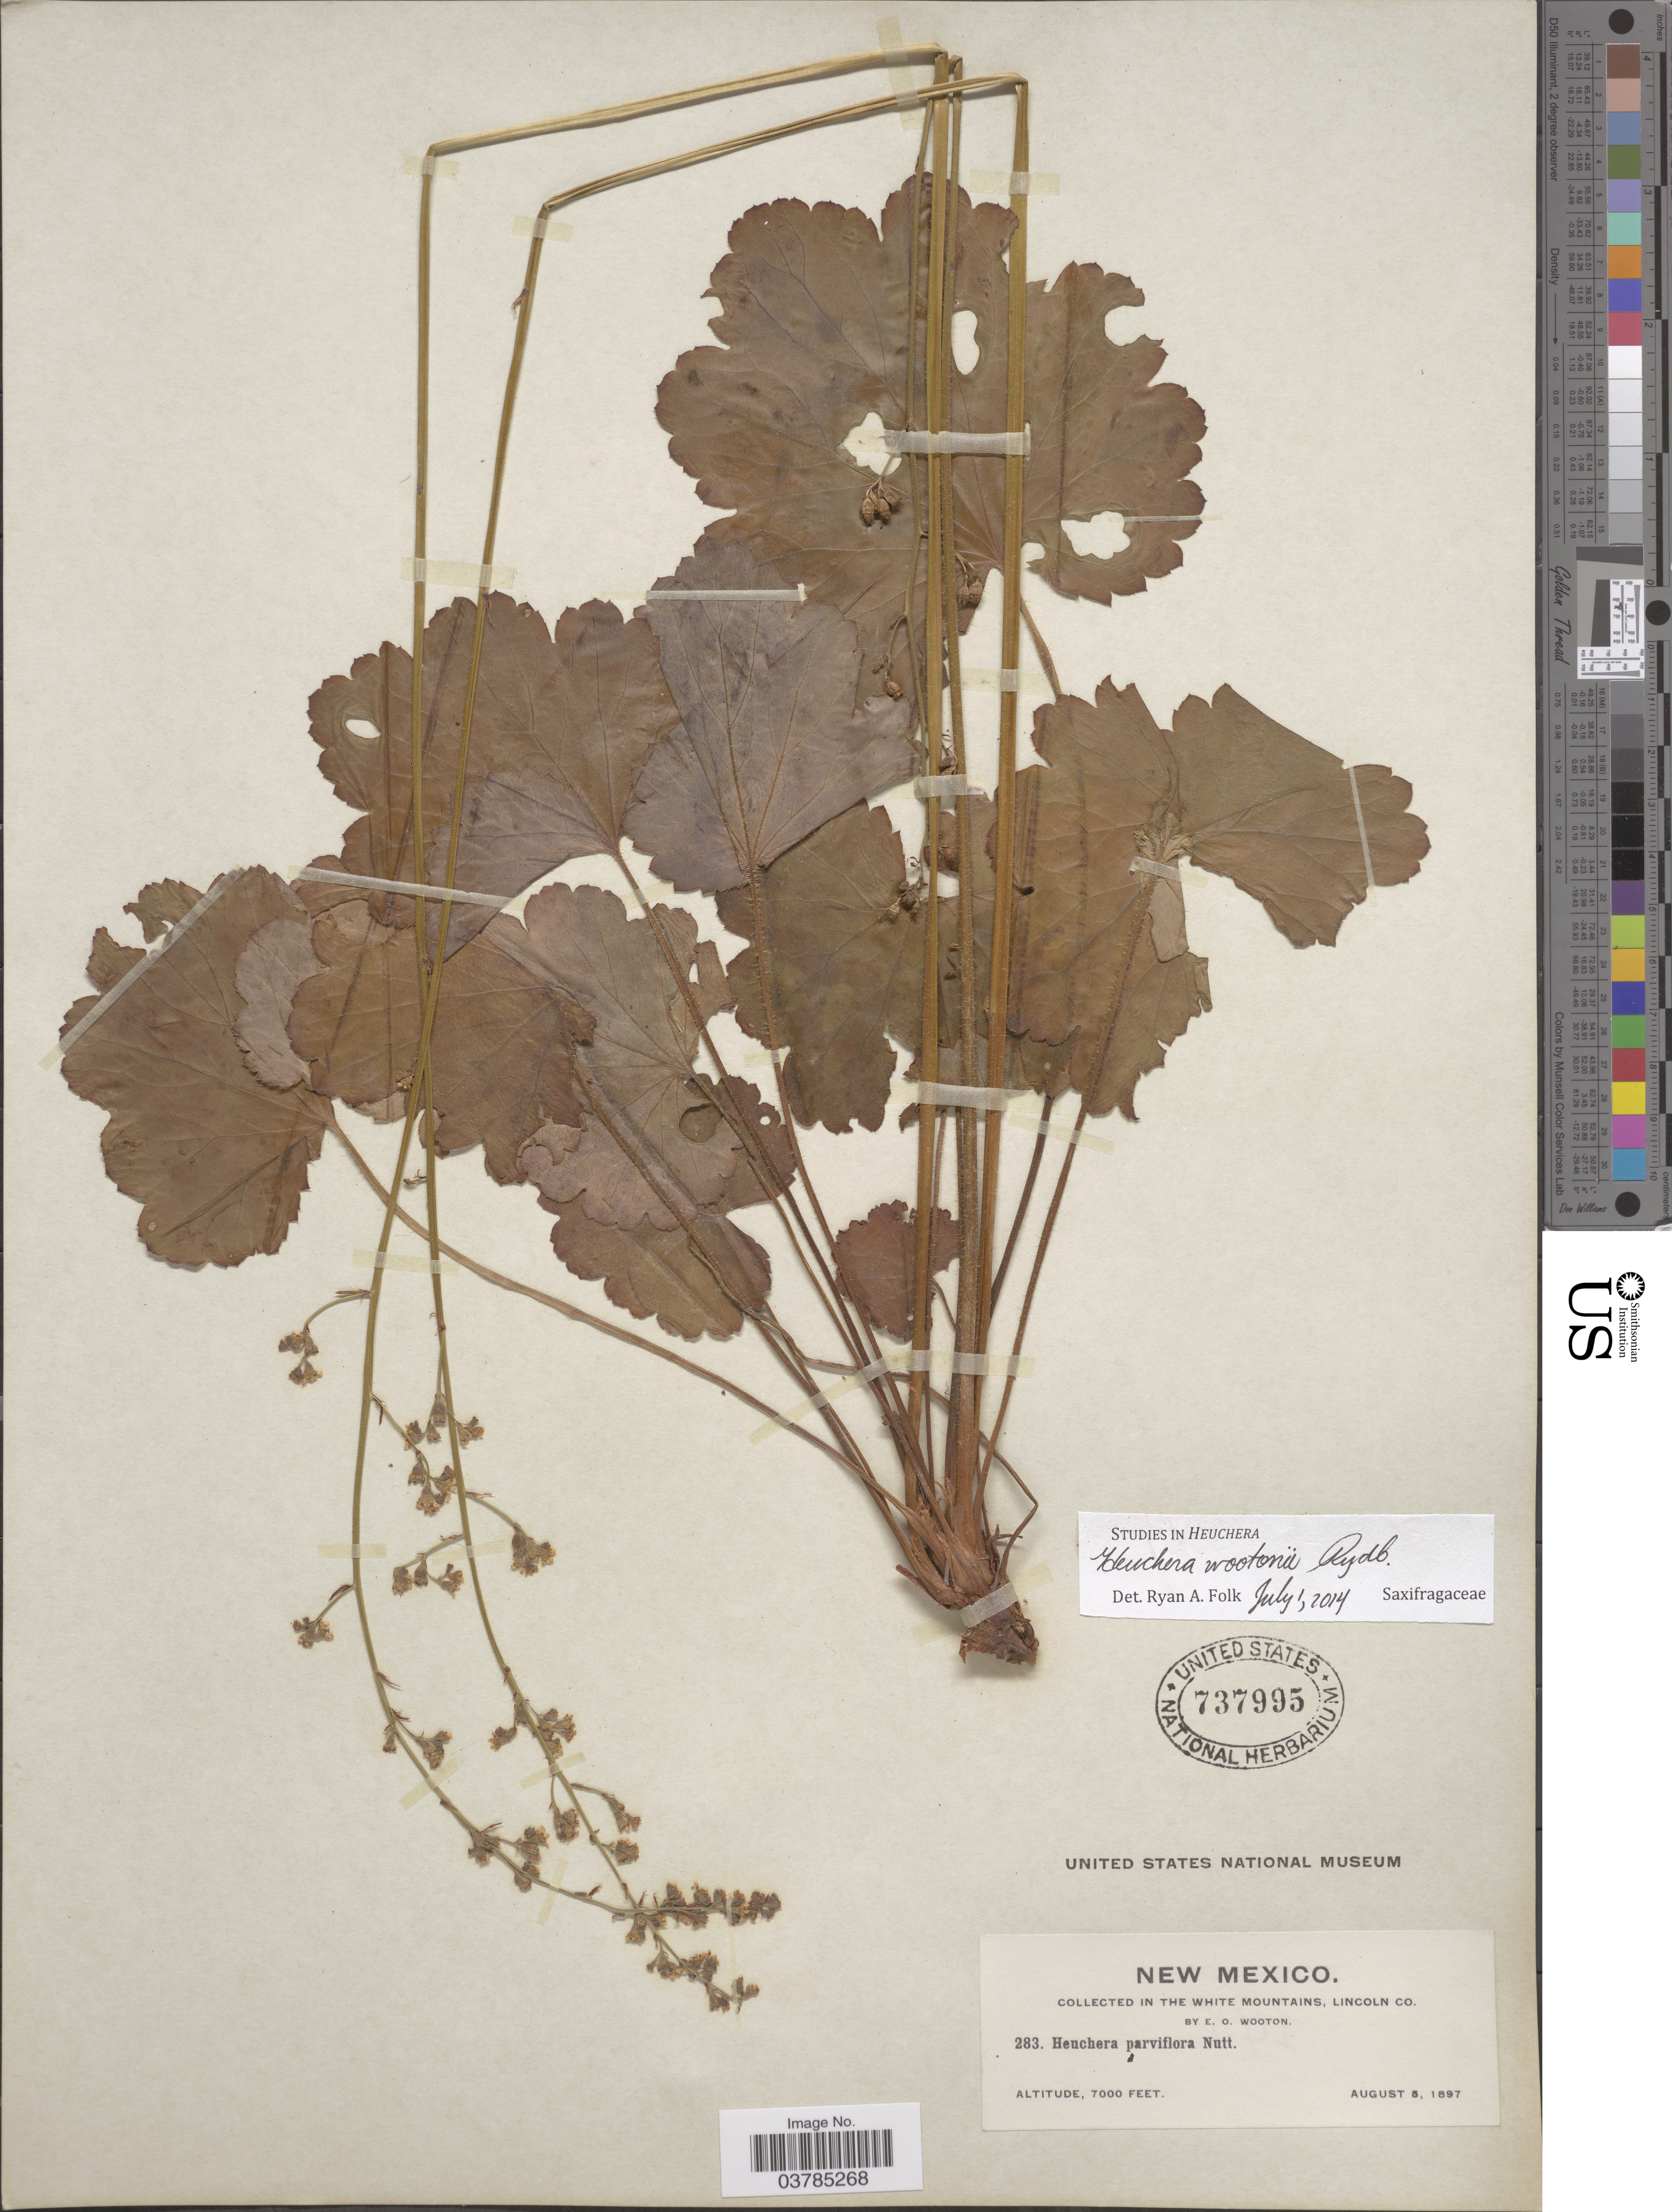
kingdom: Plantae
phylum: Tracheophyta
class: Magnoliopsida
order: Saxifragales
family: Saxifragaceae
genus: Heuchera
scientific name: Heuchera wootonii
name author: Rydb.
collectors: E. O. Wooton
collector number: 283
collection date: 1897-08-05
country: United States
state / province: New Mexico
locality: In the White Mountains, Lincoln Co.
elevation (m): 2134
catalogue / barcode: US 737995